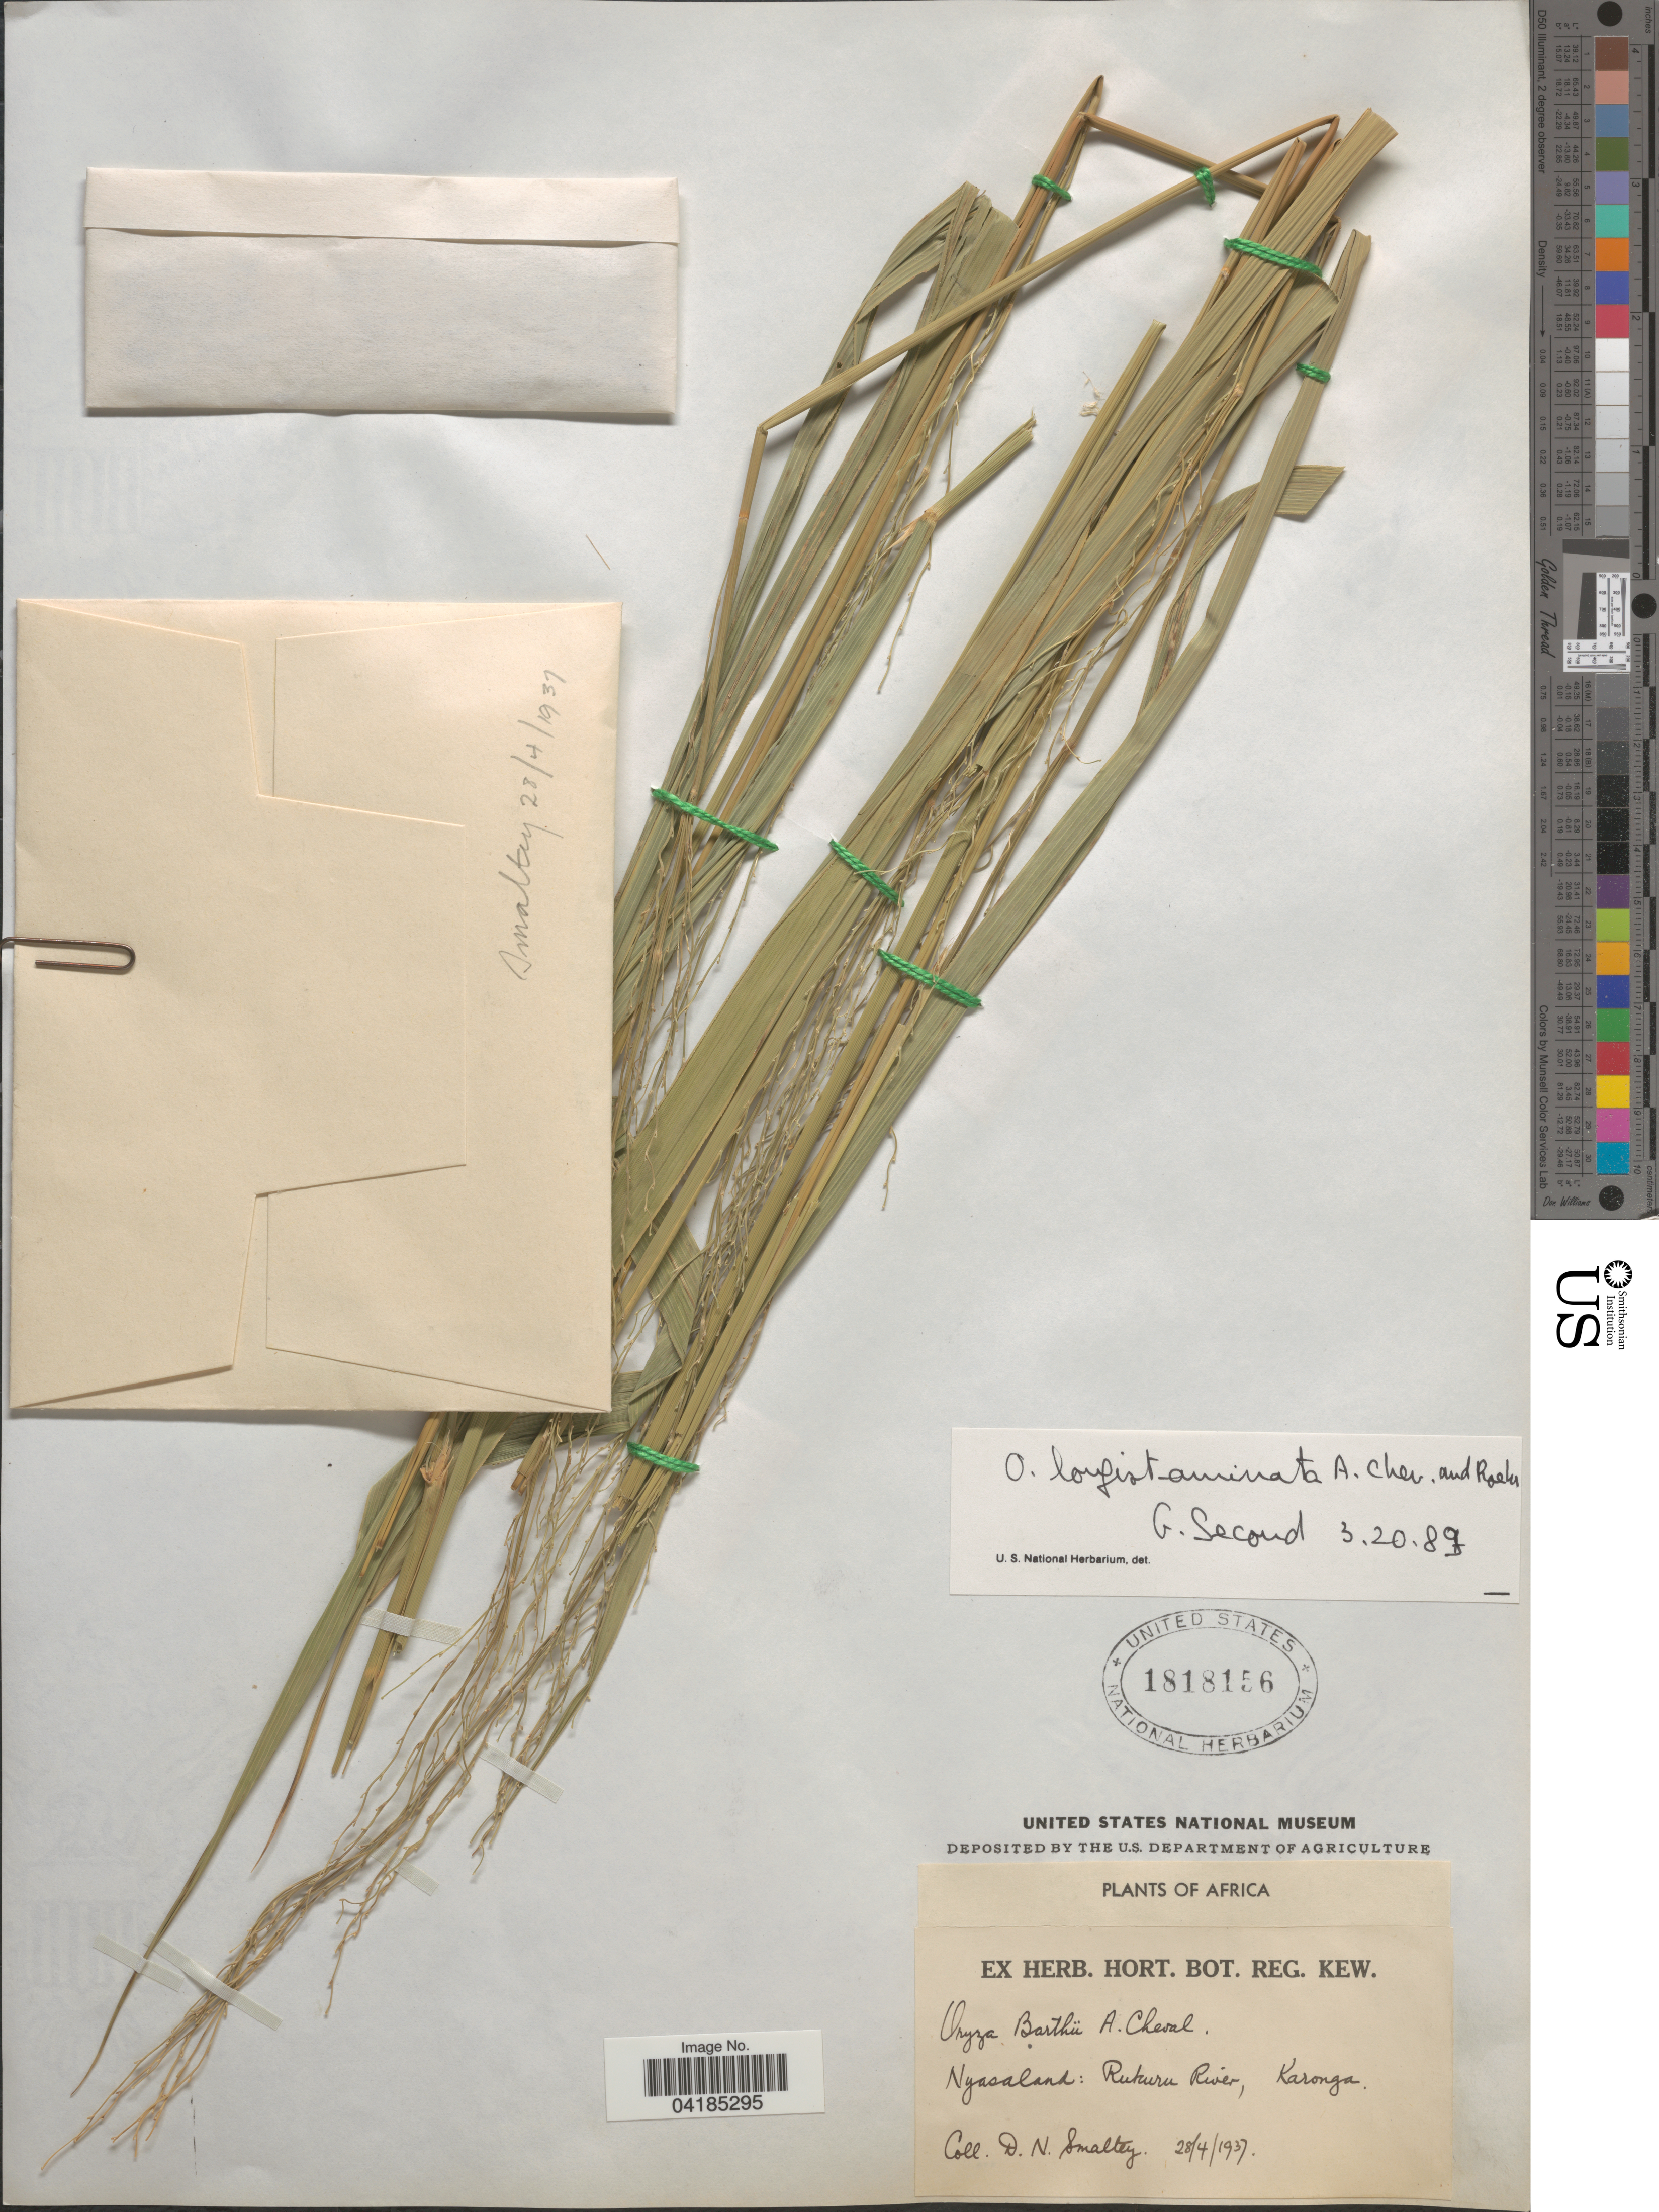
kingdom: Plantae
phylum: Tracheophyta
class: Liliopsida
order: Poales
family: Poaceae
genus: Oryza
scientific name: Oryza longistaminata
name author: A. Chev. & Roehr.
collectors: D. Smaltey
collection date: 1937-04-28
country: Malawi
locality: Nyasaland: Rukuru River, Karonga.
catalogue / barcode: US 1818156